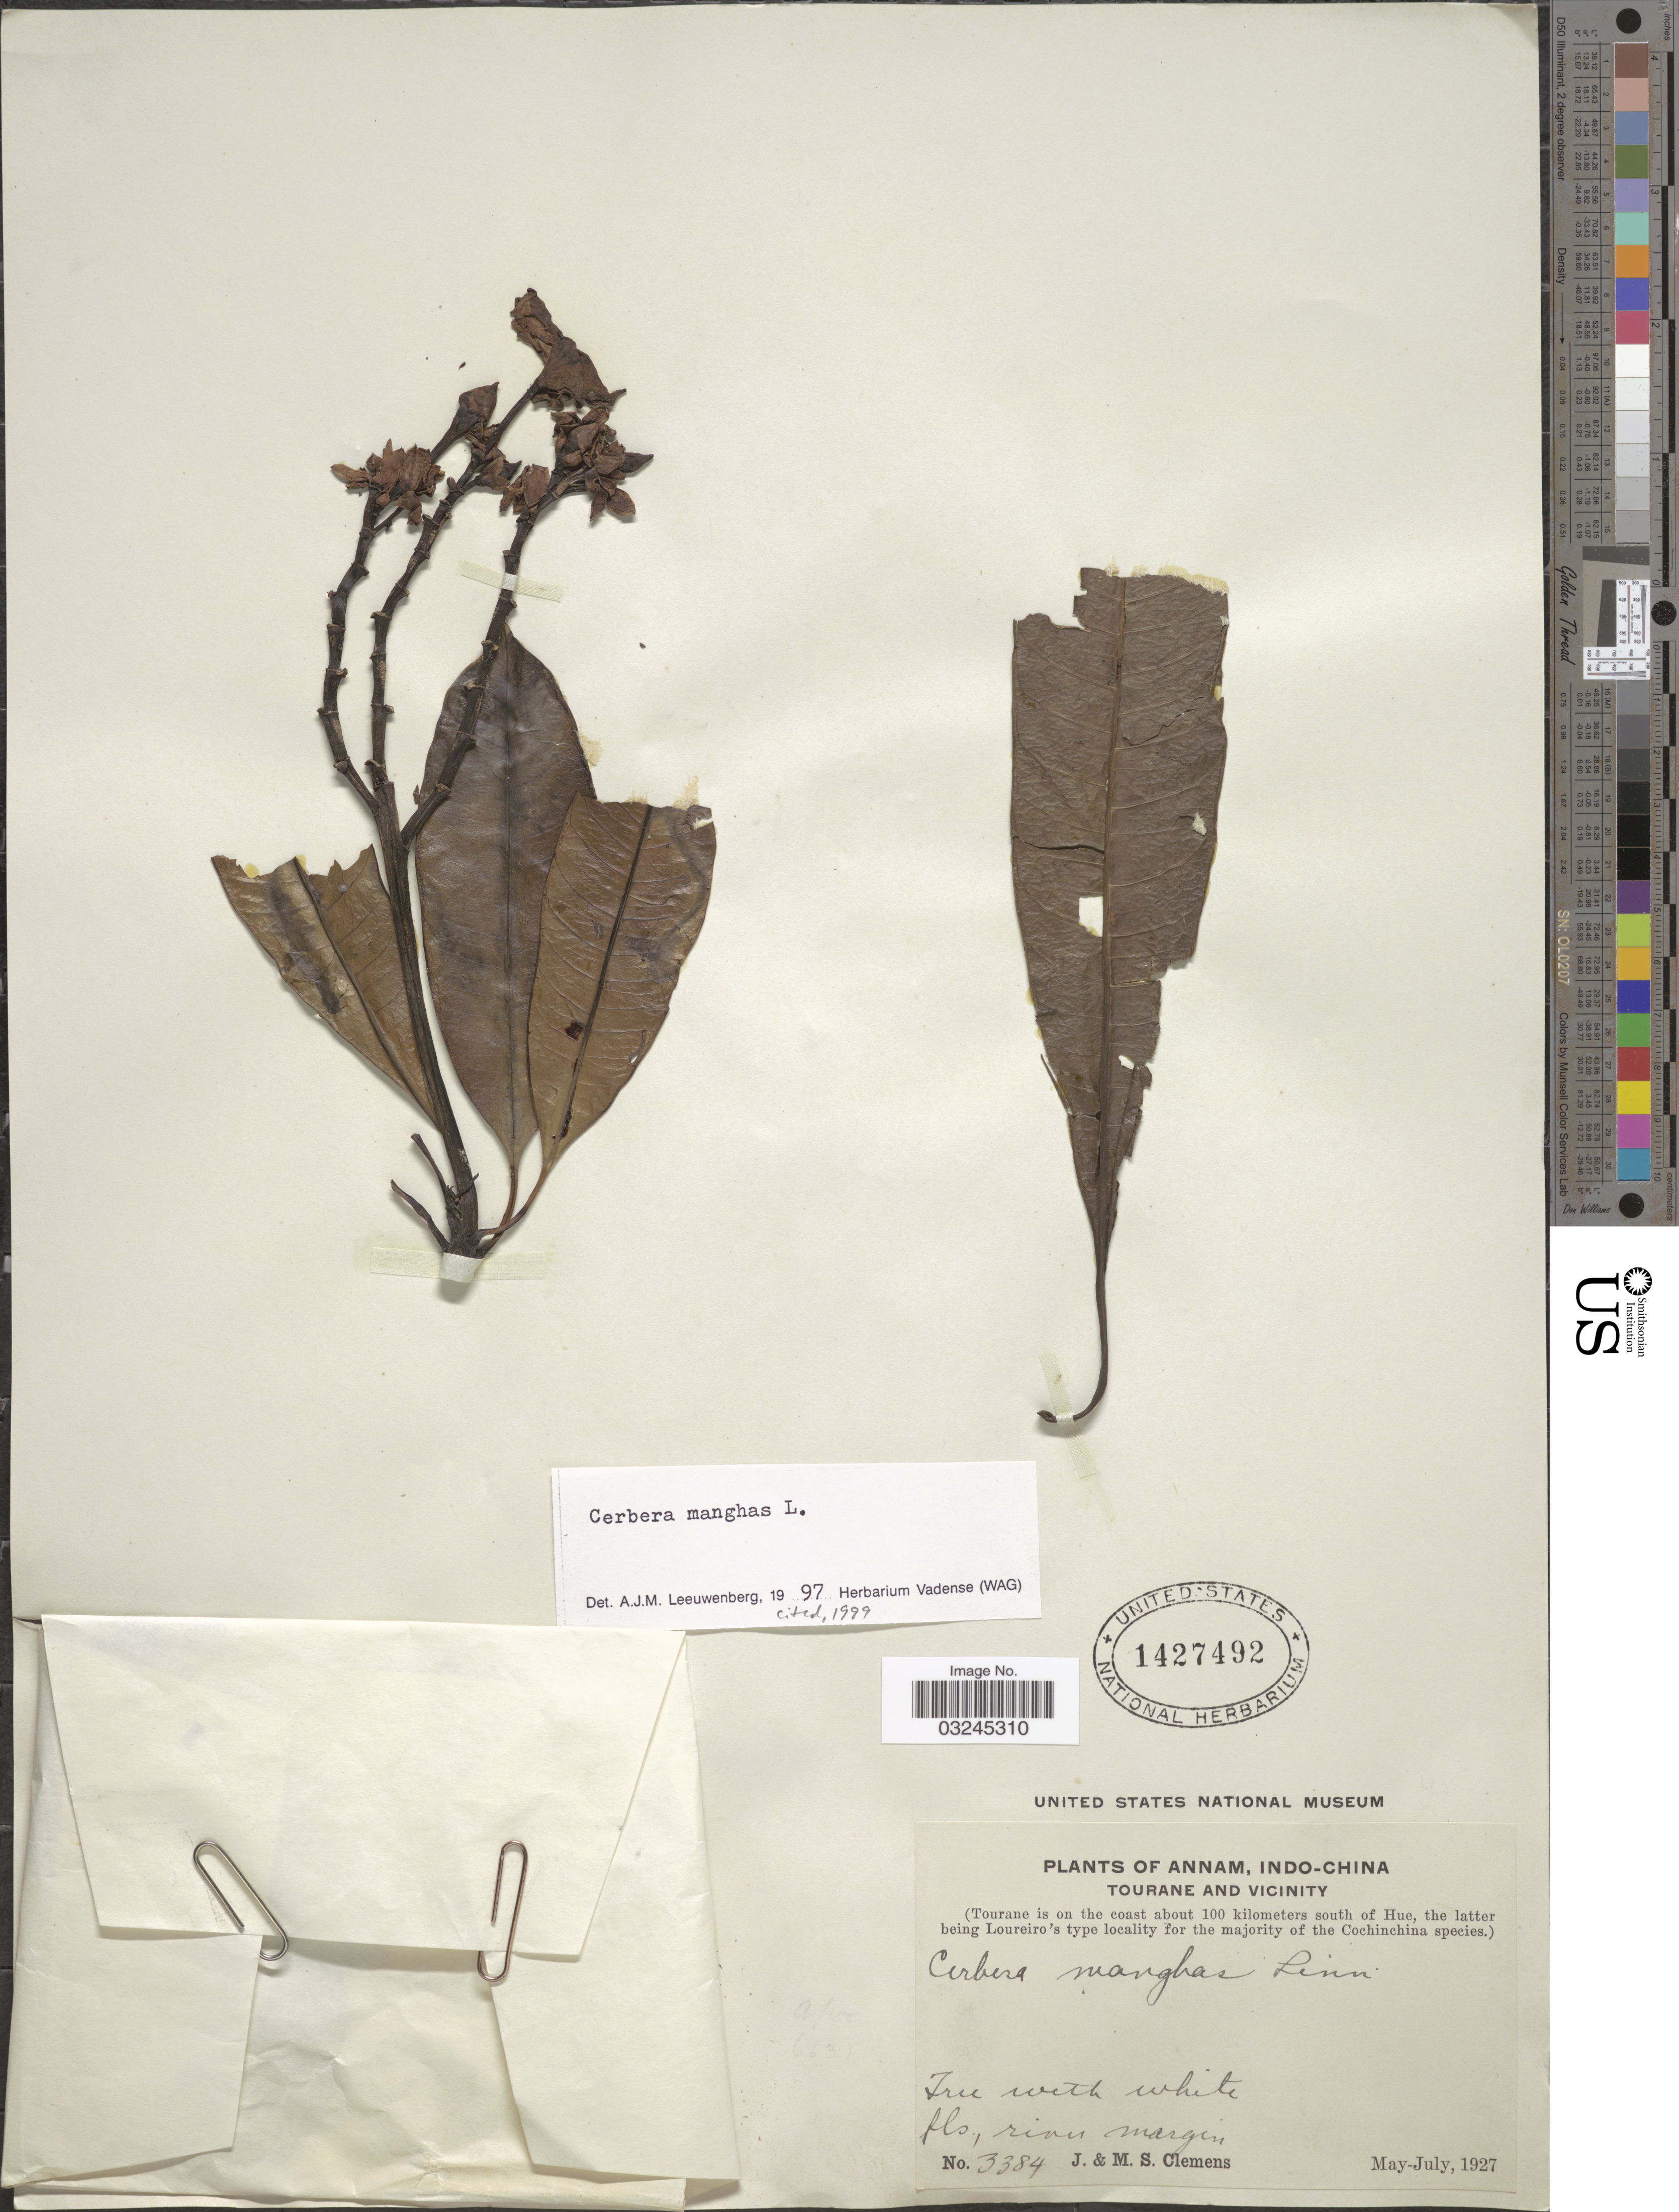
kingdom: Plantae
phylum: Tracheophyta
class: Magnoliopsida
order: Gentianales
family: Apocynaceae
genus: Cerbera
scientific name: Cerbera manghas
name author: L.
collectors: J. Clemens & M. S. Clemens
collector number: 3384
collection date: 1927-05/1927-07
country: Vietnam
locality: Annam, Indo-China. Tourane and vicinity. Tourane is on the coast about 100 kilometers south of Hue.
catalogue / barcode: US 1427492